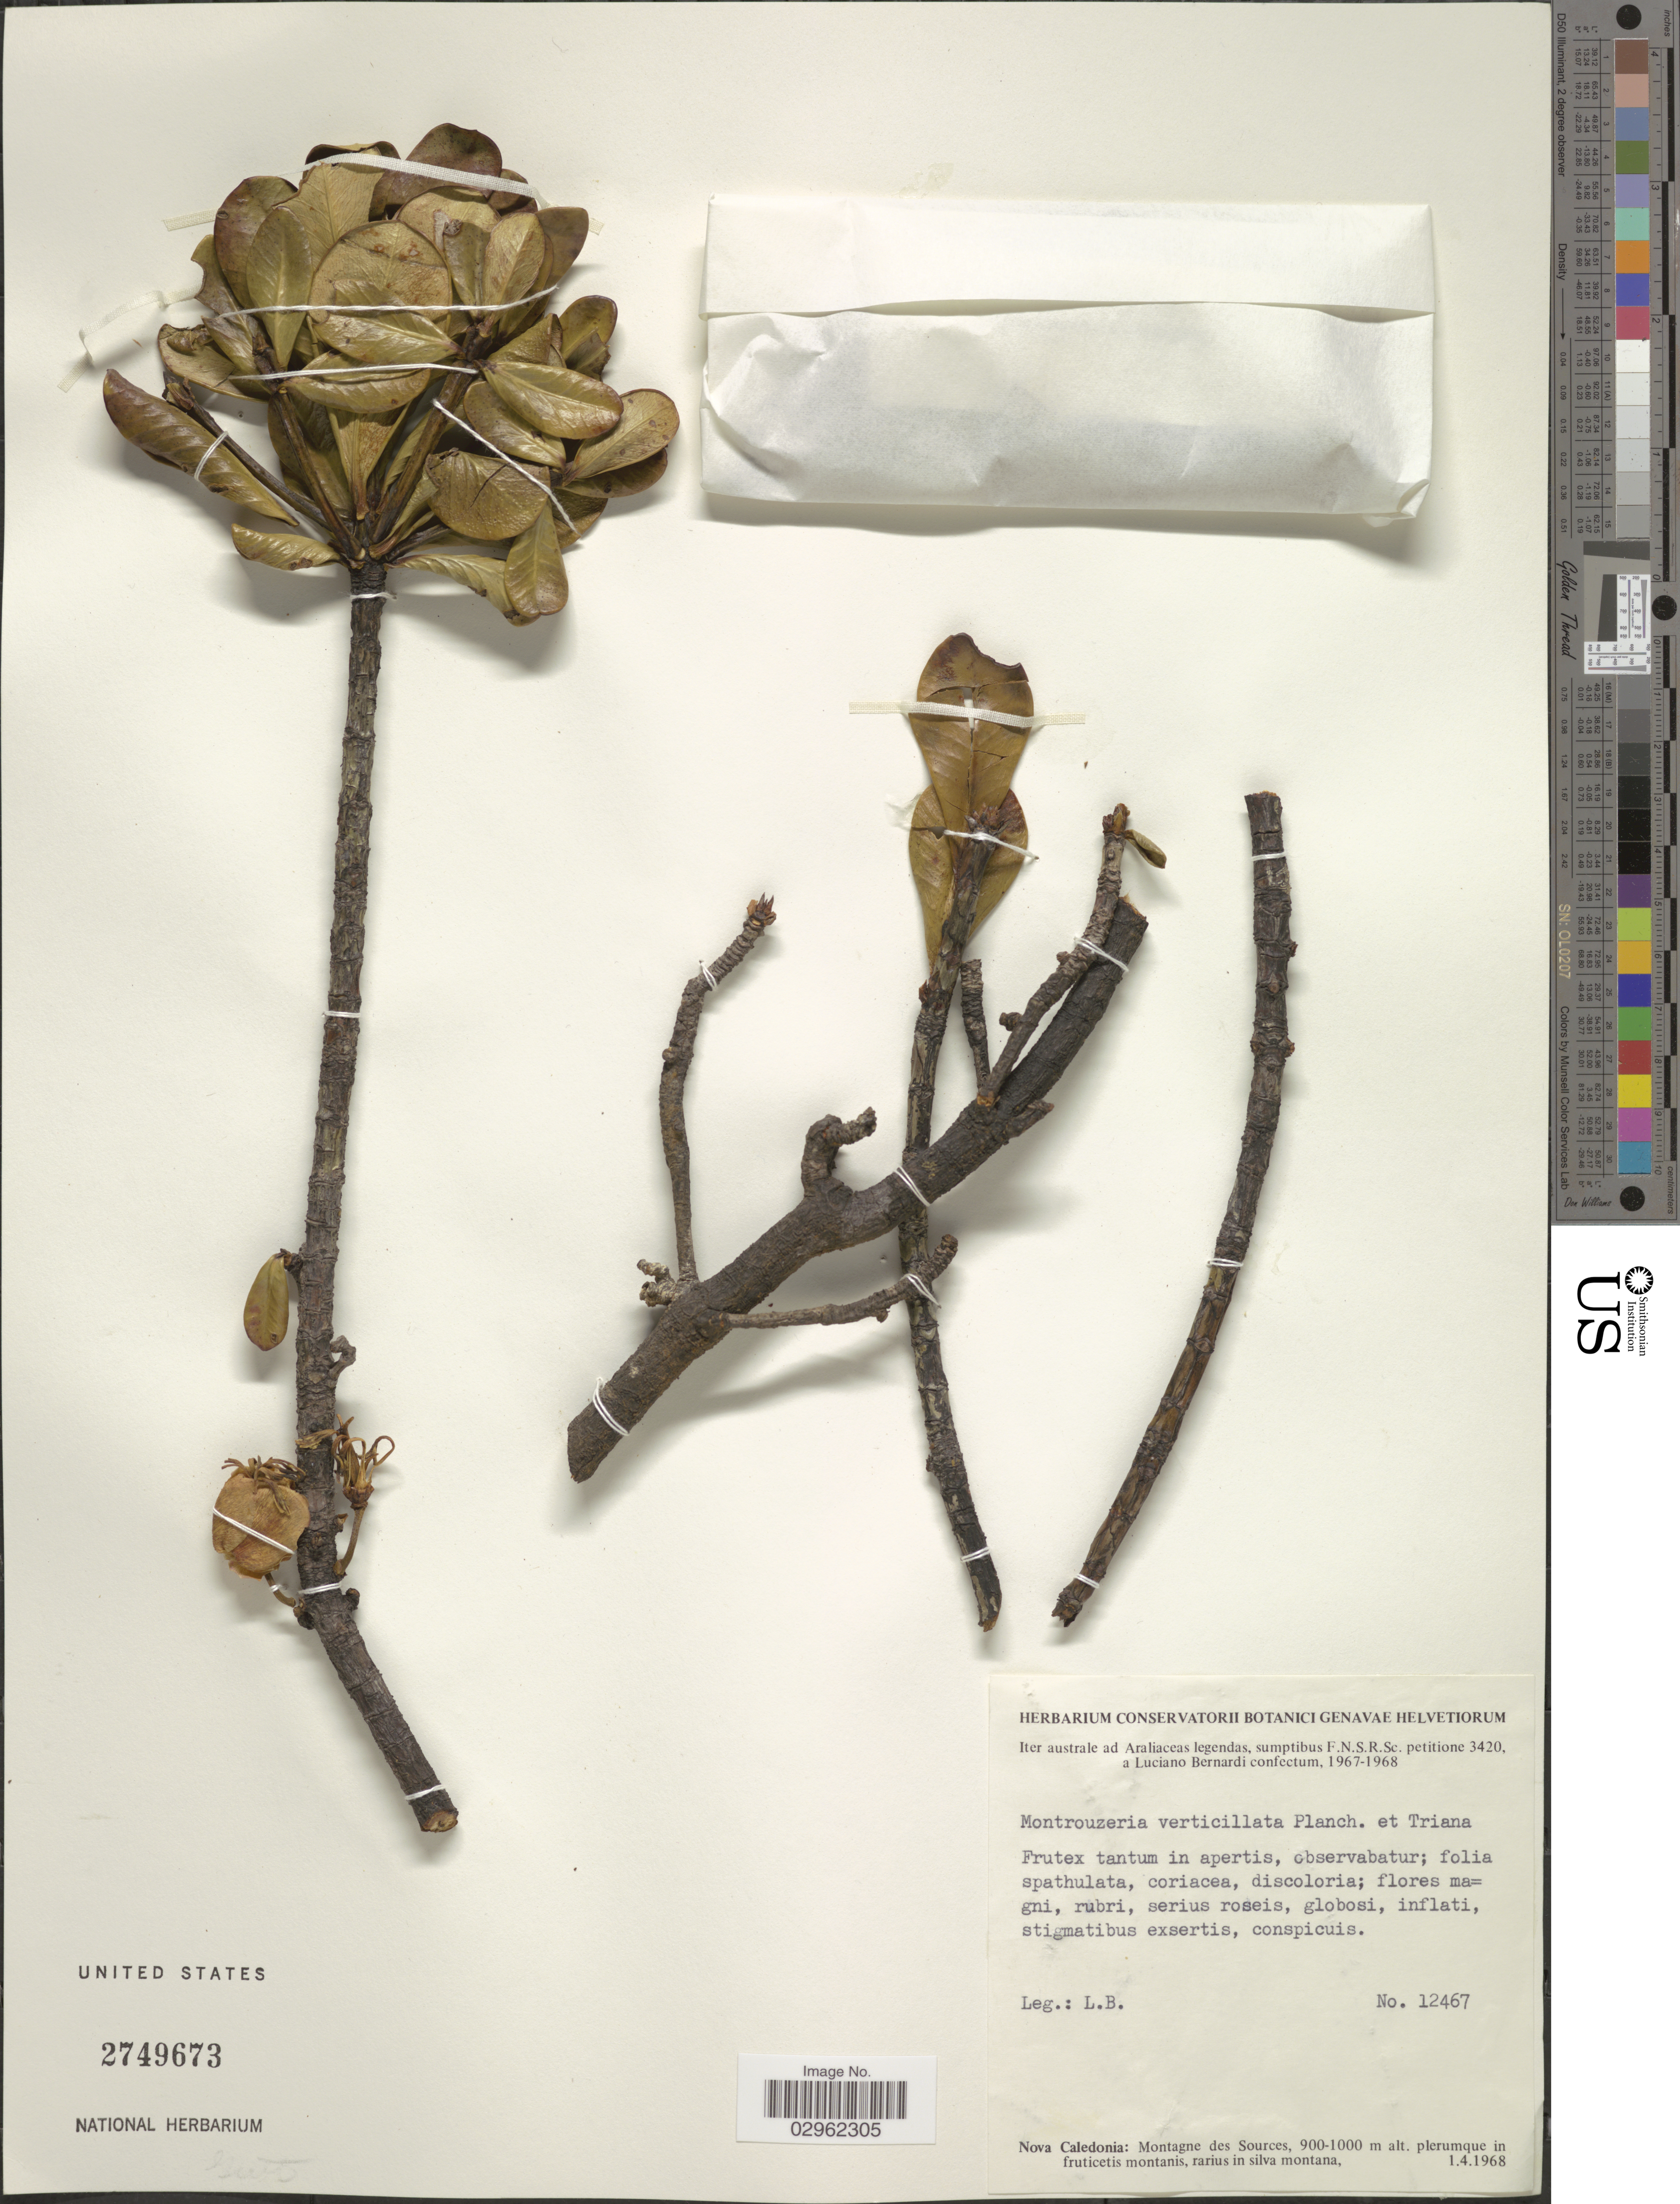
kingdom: Plantae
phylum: Tracheophyta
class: Magnoliopsida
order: Malpighiales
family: Clusiaceae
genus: Montrouziera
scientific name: Montrouziera verticillata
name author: Planch. & Triana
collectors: L. Bernardi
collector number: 12467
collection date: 1968-04-01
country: New Caledonia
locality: Nova Caledonia: Montagne des Sources.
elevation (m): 900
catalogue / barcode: US 2749673